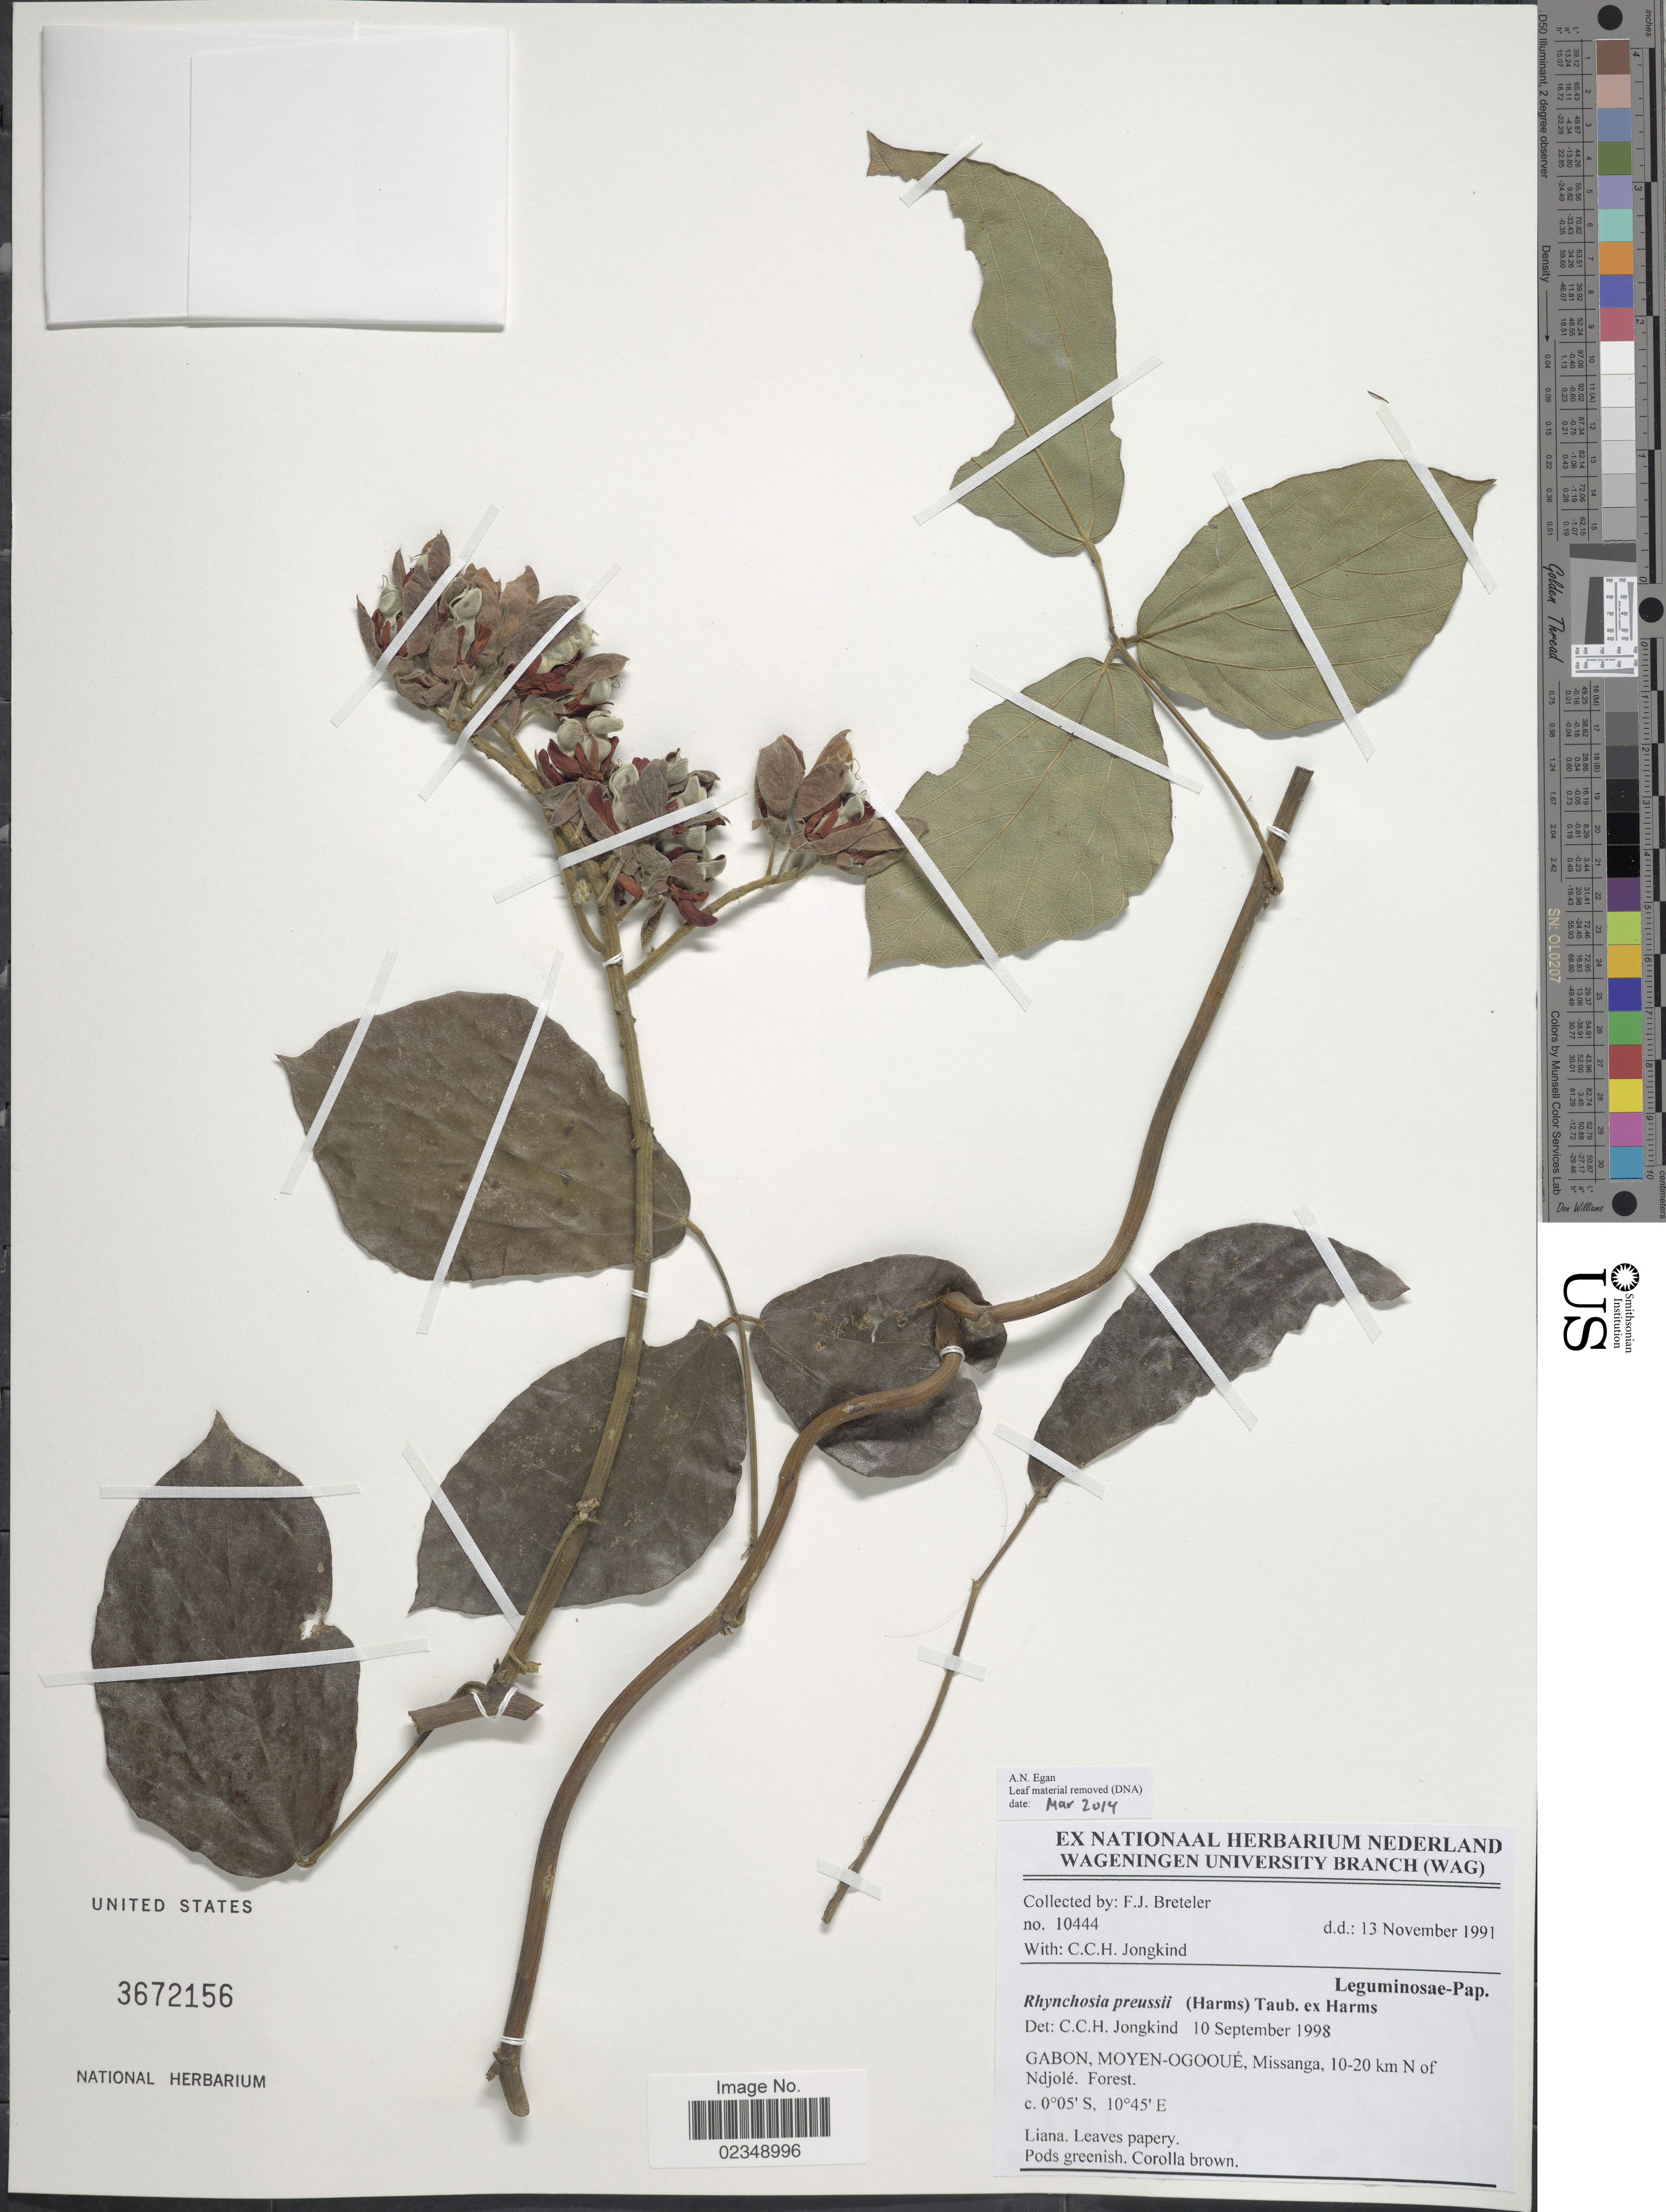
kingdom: Plantae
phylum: Tracheophyta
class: Magnoliopsida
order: Fabales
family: Fabaceae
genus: Rhynchosia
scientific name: Rhynchosia preussii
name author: Taub. ex Hutch. & Dalziel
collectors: F. J. Breteler & C. C. Jongkind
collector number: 10444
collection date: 1991-11-13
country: Gabon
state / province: Moyen-Ogooue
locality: Missanga, 10-20 km N of Ndjole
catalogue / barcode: US 3672156